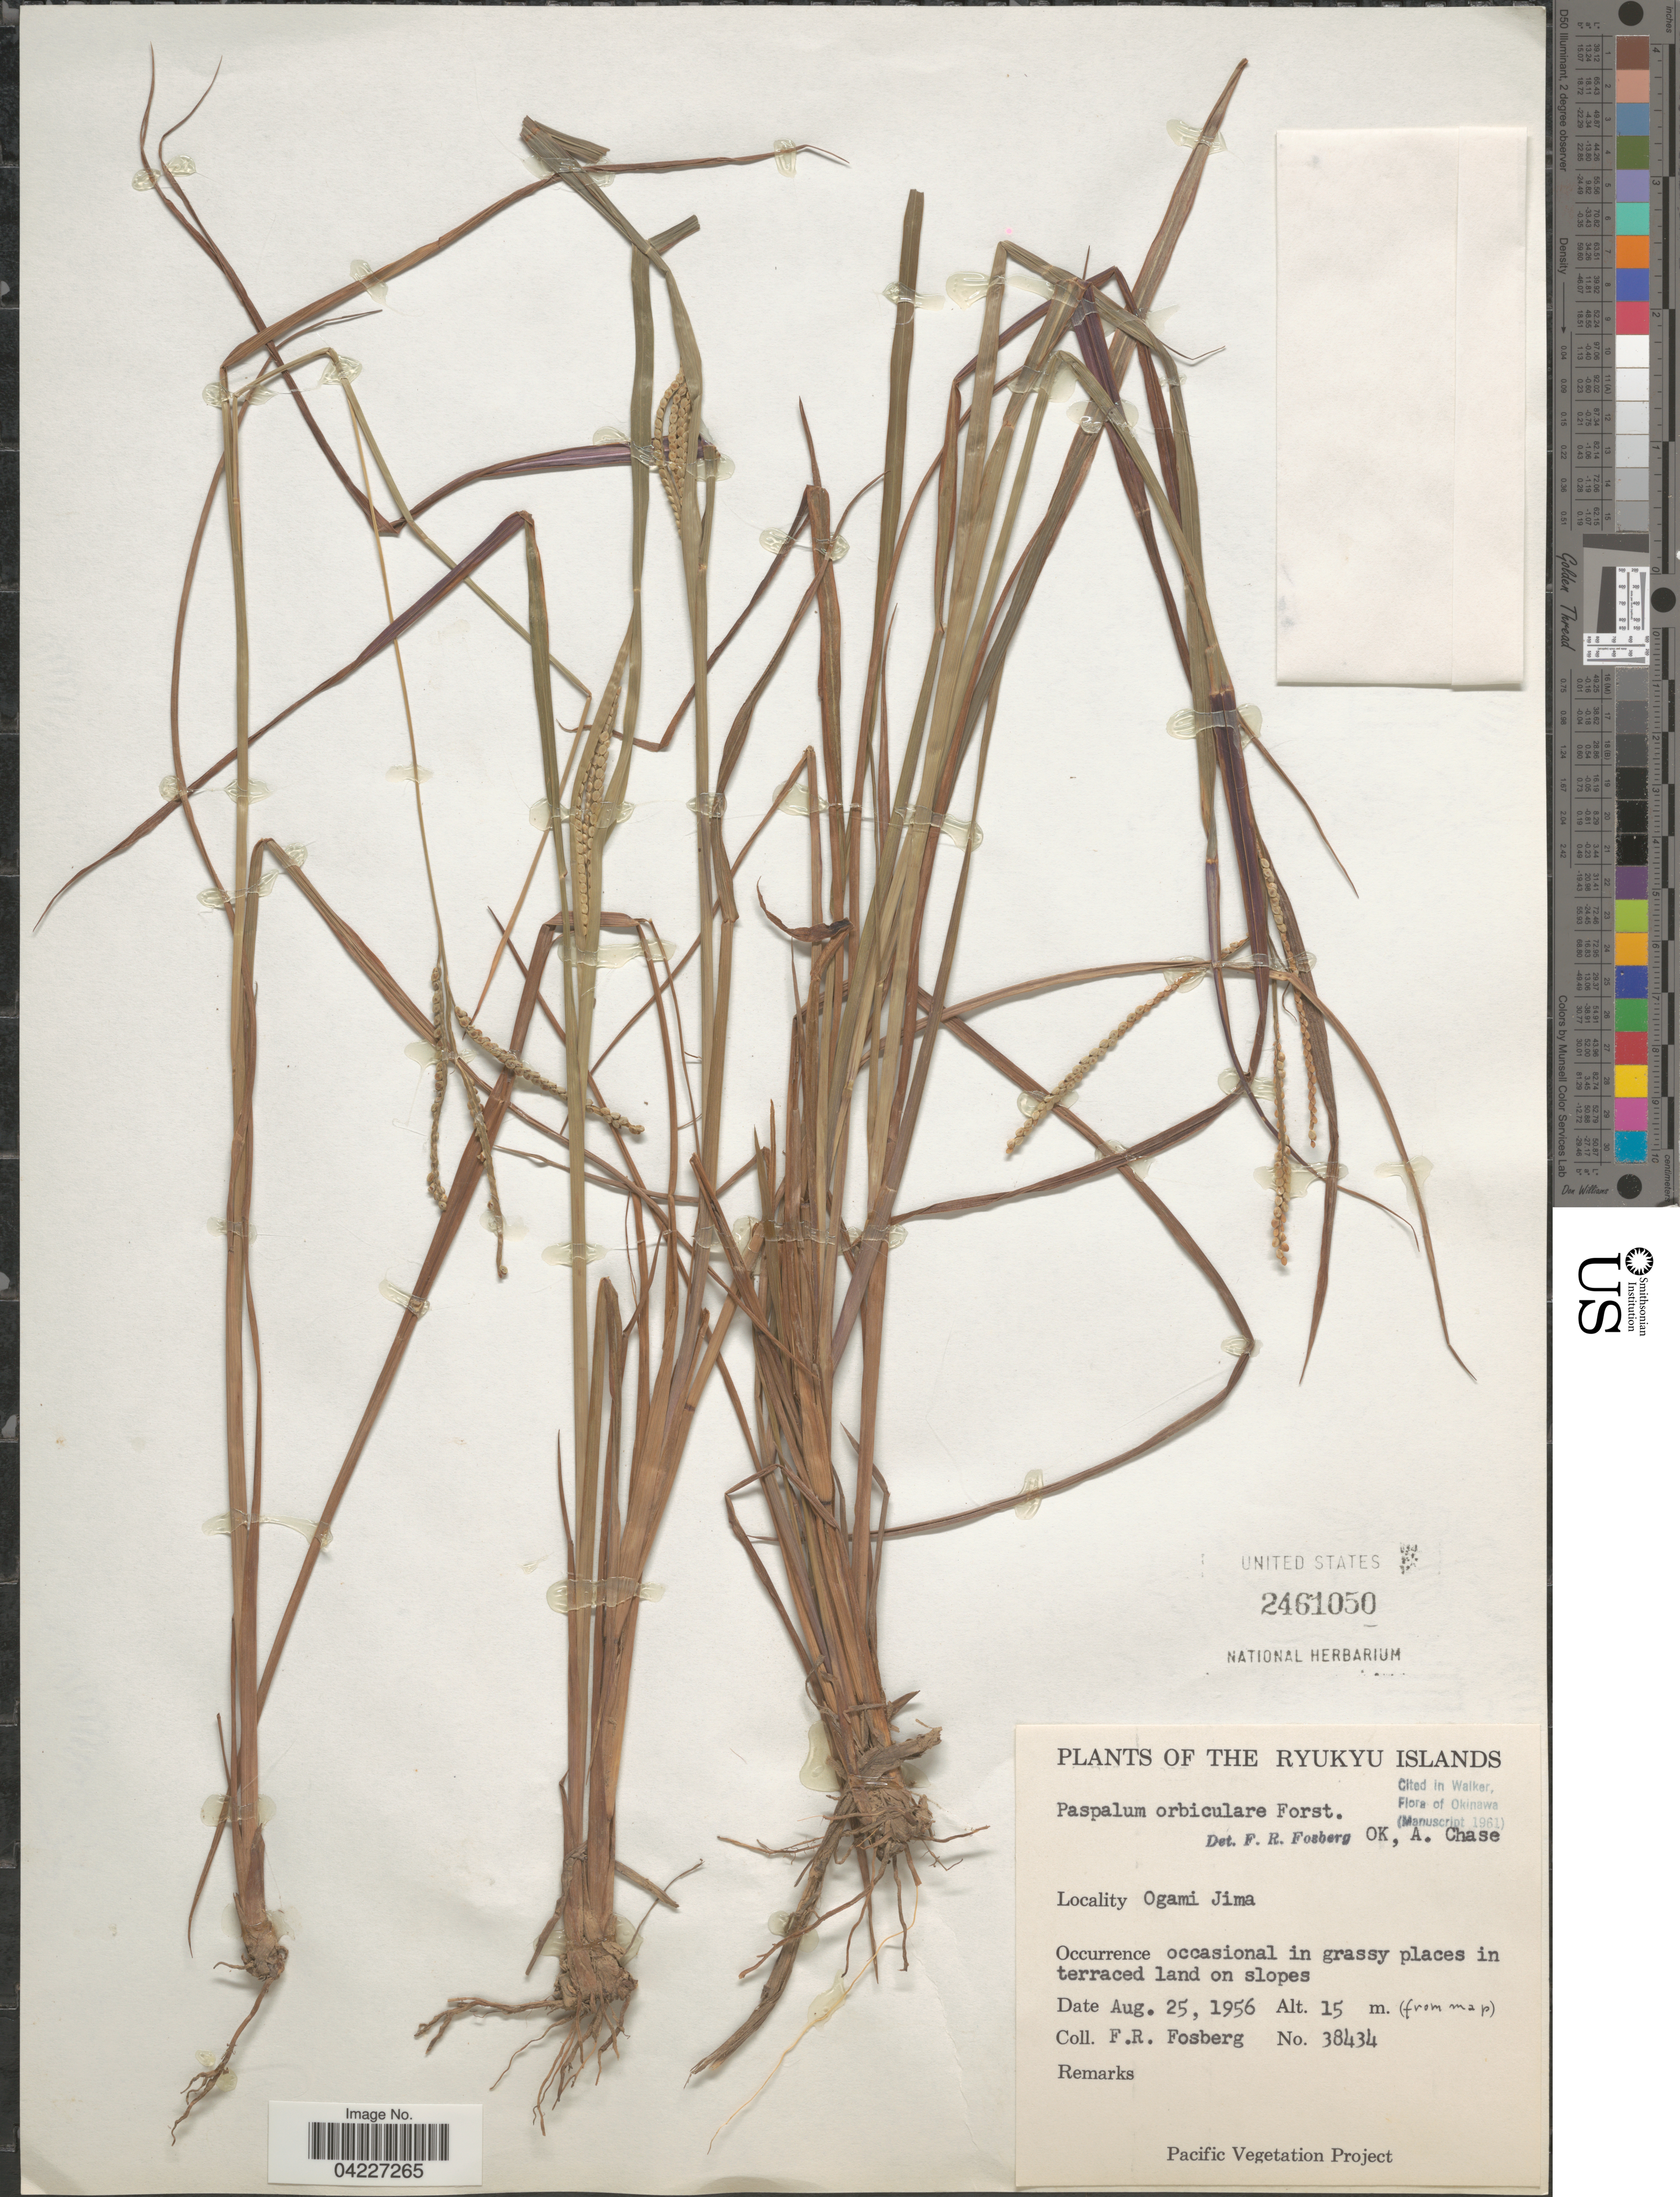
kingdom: Plantae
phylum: Tracheophyta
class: Liliopsida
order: Poales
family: Poaceae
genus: Paspalum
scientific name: Paspalum orbiculare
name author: G. Forst.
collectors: F. R. Fosberg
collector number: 38434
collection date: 1956-08-25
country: Japan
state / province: Okinawa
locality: The Ryukyu Islands. Ogami Jima.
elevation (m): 15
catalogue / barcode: US 2461050